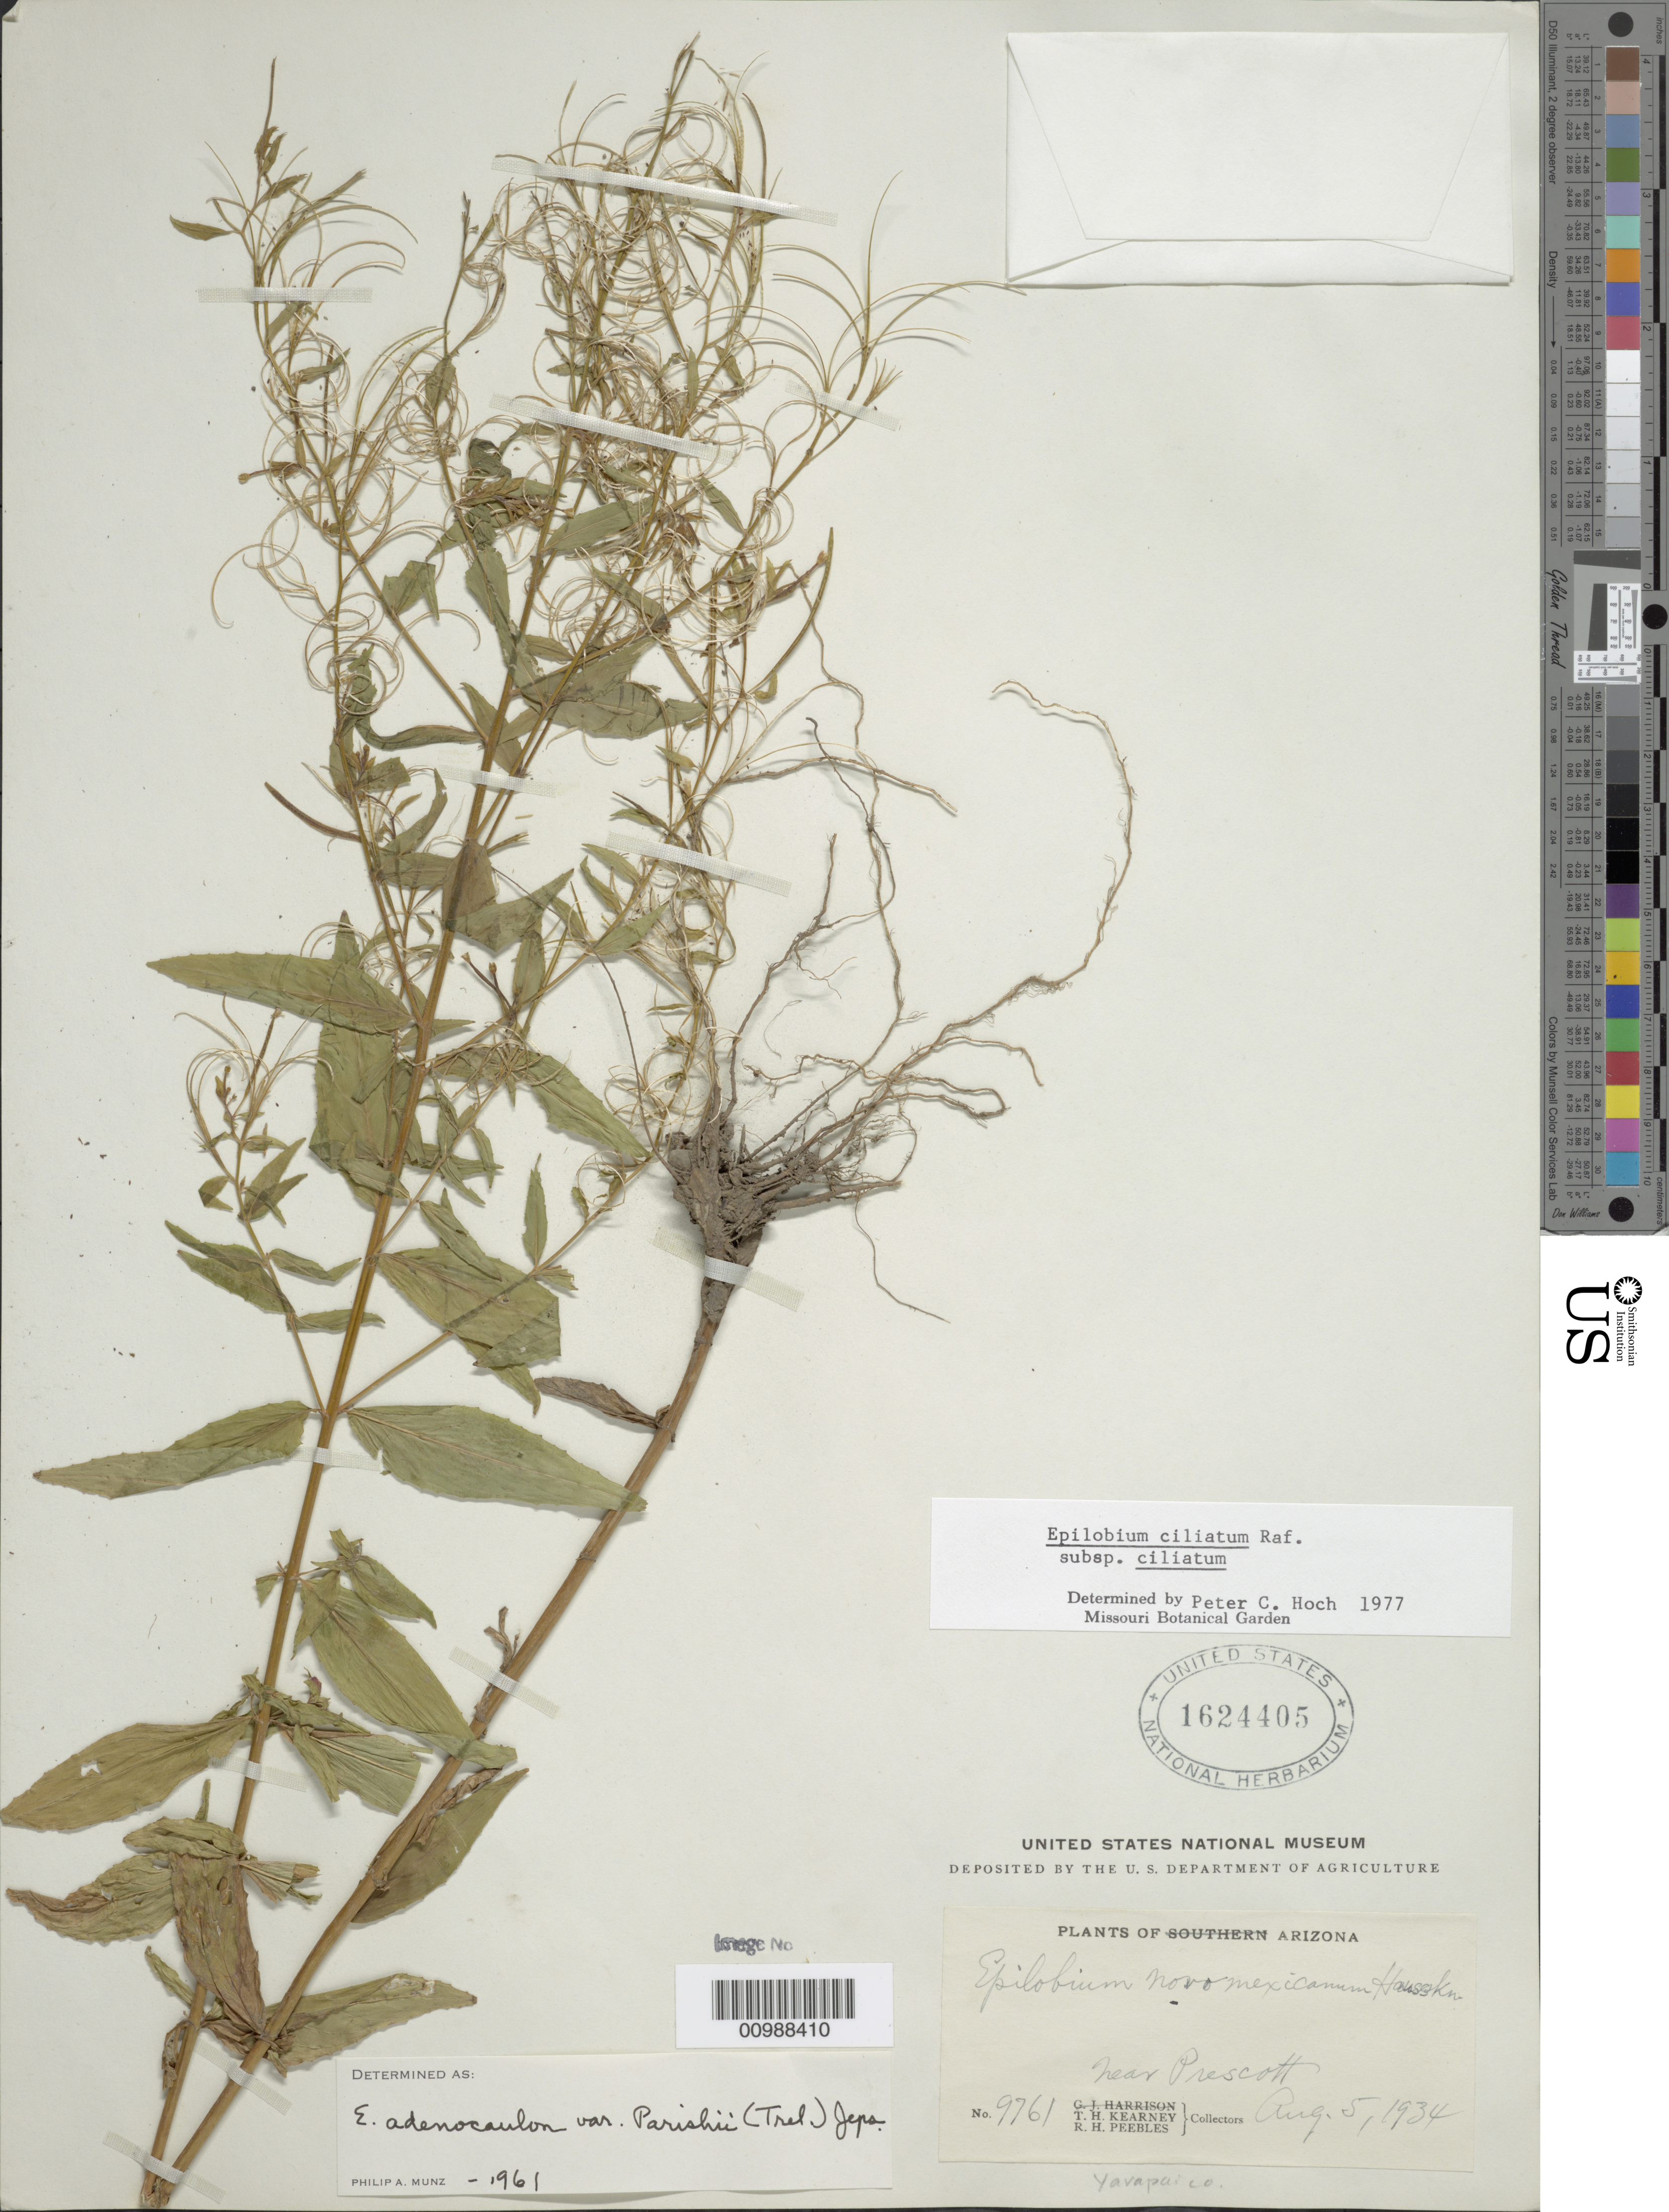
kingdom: Plantae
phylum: Tracheophyta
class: Magnoliopsida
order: Myrtales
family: Onagraceae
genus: Epilobium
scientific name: Epilobium ciliatum subsp. ciliatum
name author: Raf.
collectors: T. H. Kearney & R. H. Peebles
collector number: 9761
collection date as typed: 05 Aug 1934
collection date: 1934-08-05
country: United States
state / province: Arizona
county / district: Yavapai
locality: Near Prescott.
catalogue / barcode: US 1624405